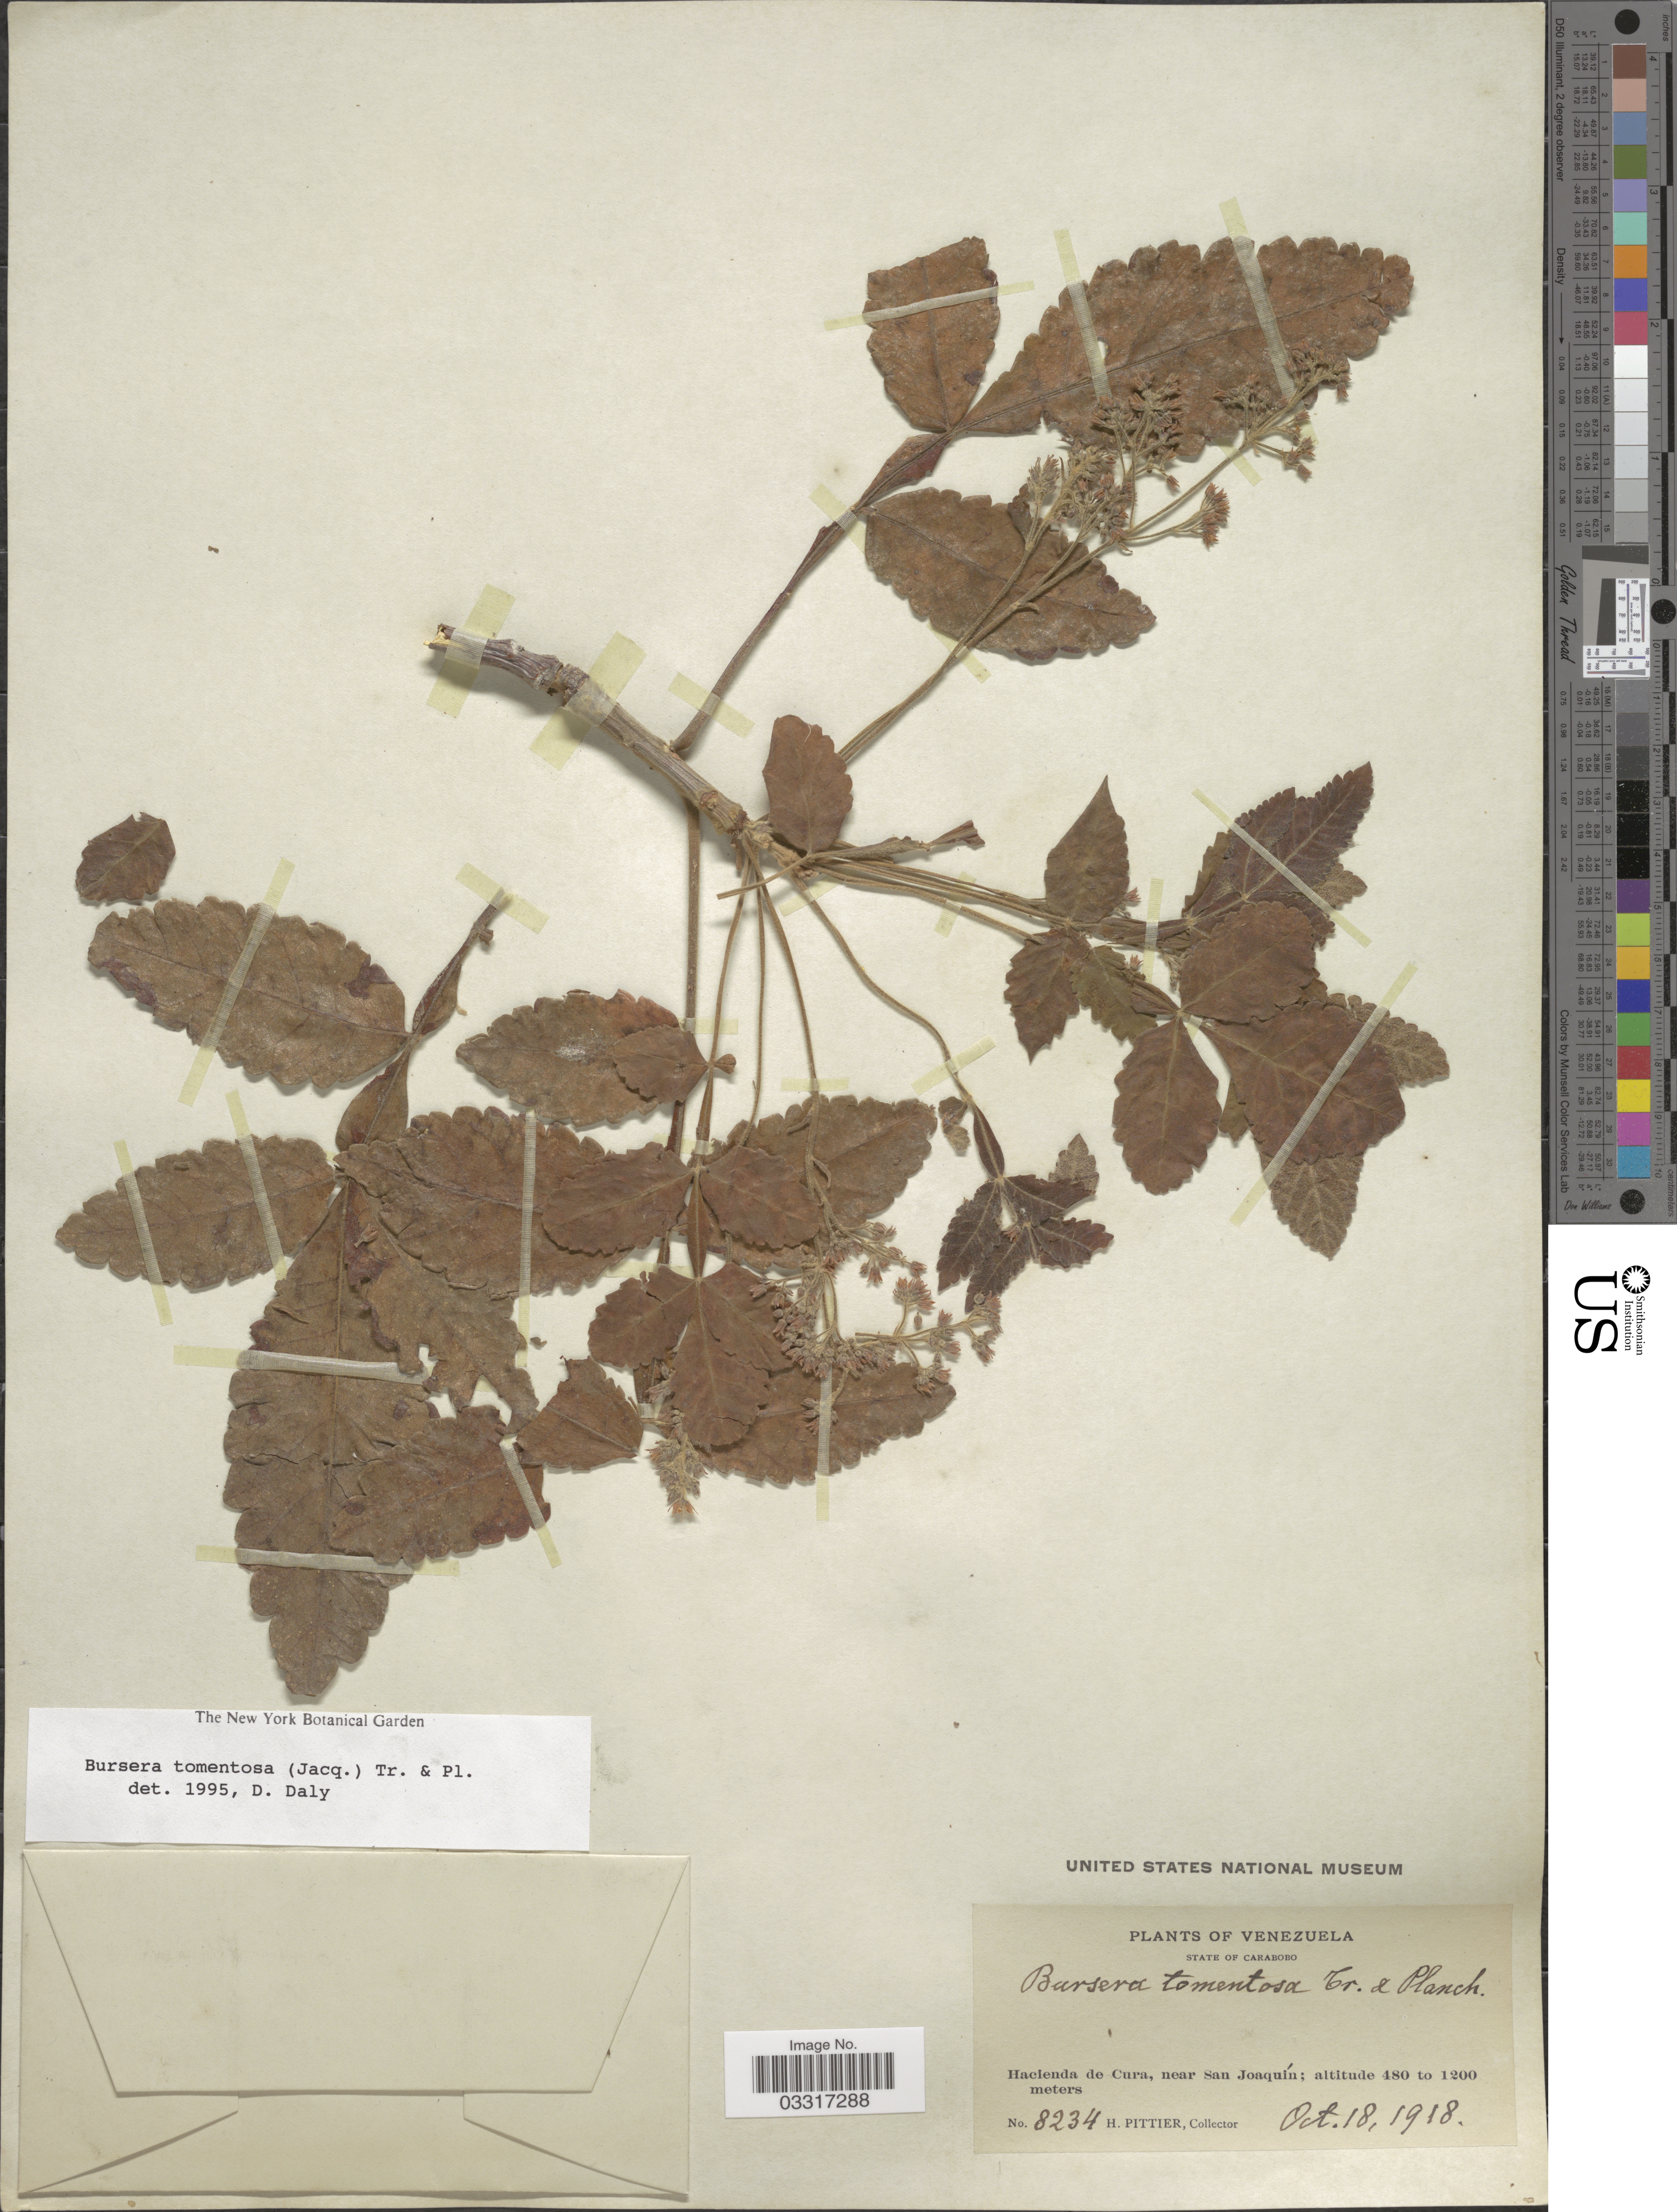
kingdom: Plantae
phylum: Tracheophyta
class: Magnoliopsida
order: Sapindales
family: Burseraceae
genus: Bursera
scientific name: Bursera tomentosa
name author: (Jacq.) Triana & Planch.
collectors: H. F. Pittier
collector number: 8234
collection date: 1918-10-18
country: Venezuela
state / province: Carabobo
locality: Hacienda de Cura, near San Joaquín.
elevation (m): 480